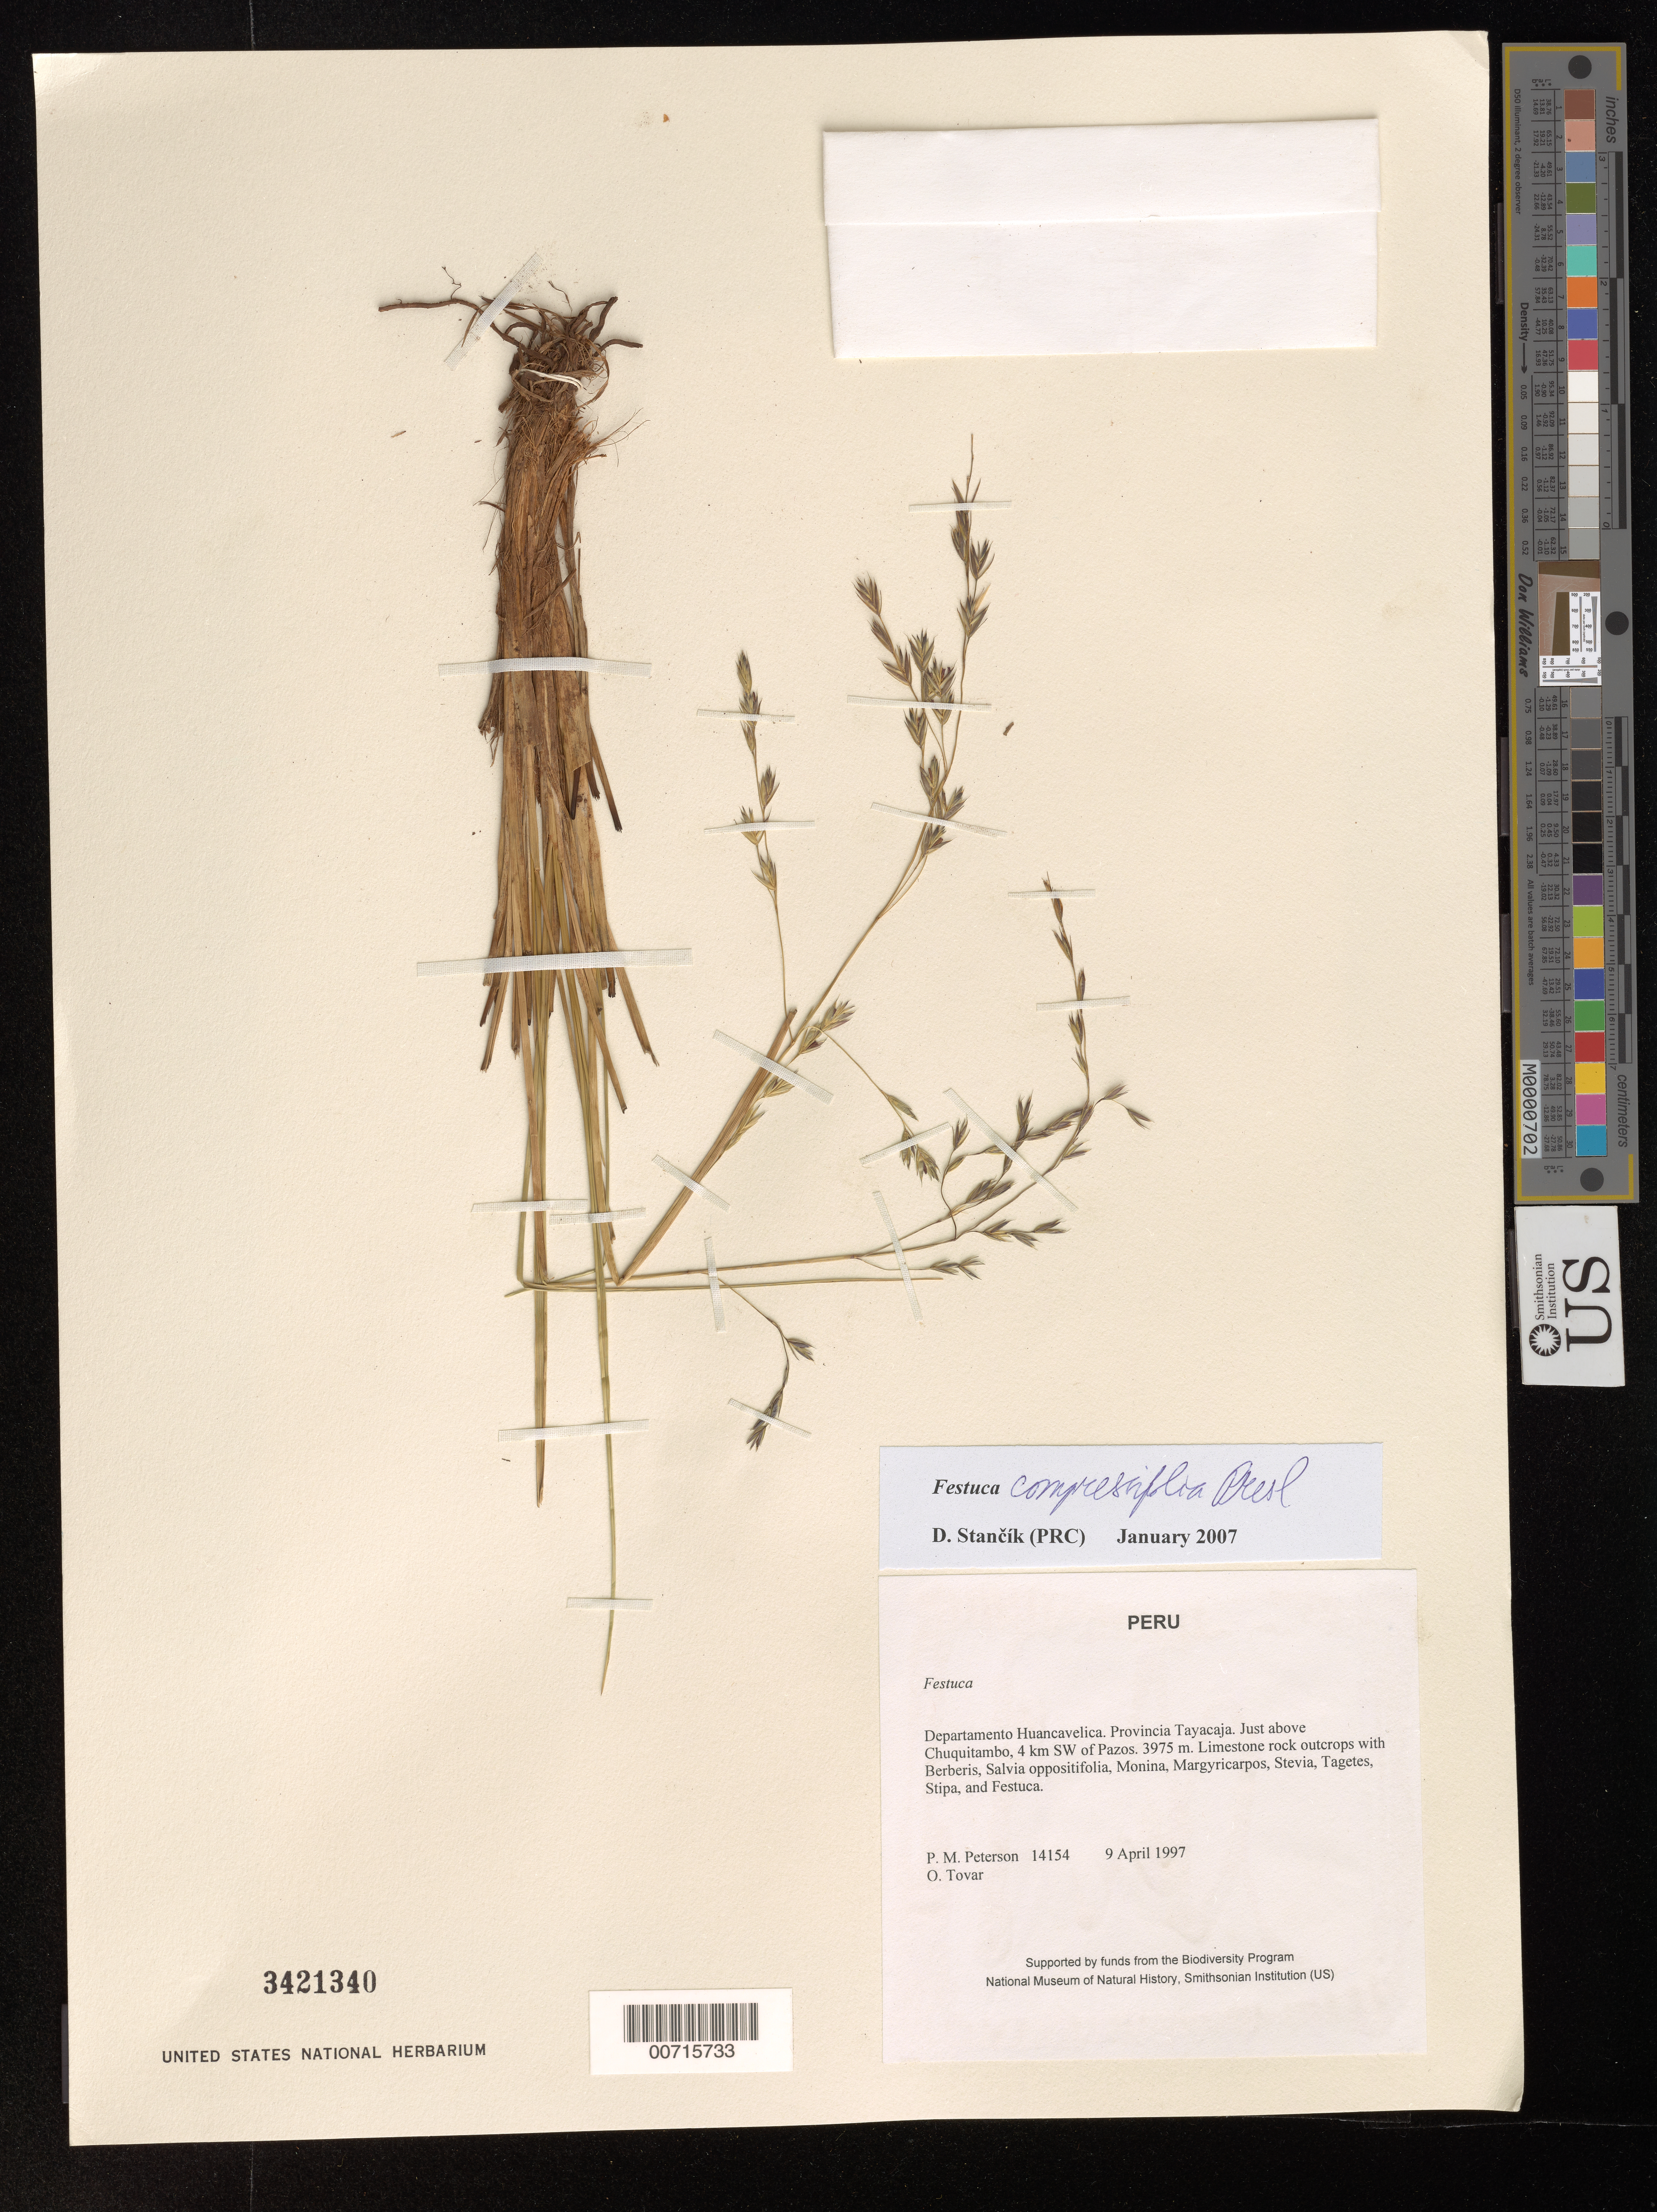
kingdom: Plantae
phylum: Tracheophyta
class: Liliopsida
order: Poales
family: Poaceae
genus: Festuca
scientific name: Festuca compressifolia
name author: J. Presl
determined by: Stancik, D.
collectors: P. M. Peterson & Ó. Tovar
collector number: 14154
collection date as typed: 09 Apr 1997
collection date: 1997-04-09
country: Peru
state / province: Huancavelica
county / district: Tayacaja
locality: Just above Chuquitambo, 4 km SW of Pazos.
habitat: Limestone rock outcrops with Berberis, Salvia oppositifolia, Monina, Margyricarpos, Stevia, Tagetes, Stipa, and Festuca.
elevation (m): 3975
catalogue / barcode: US 3421340